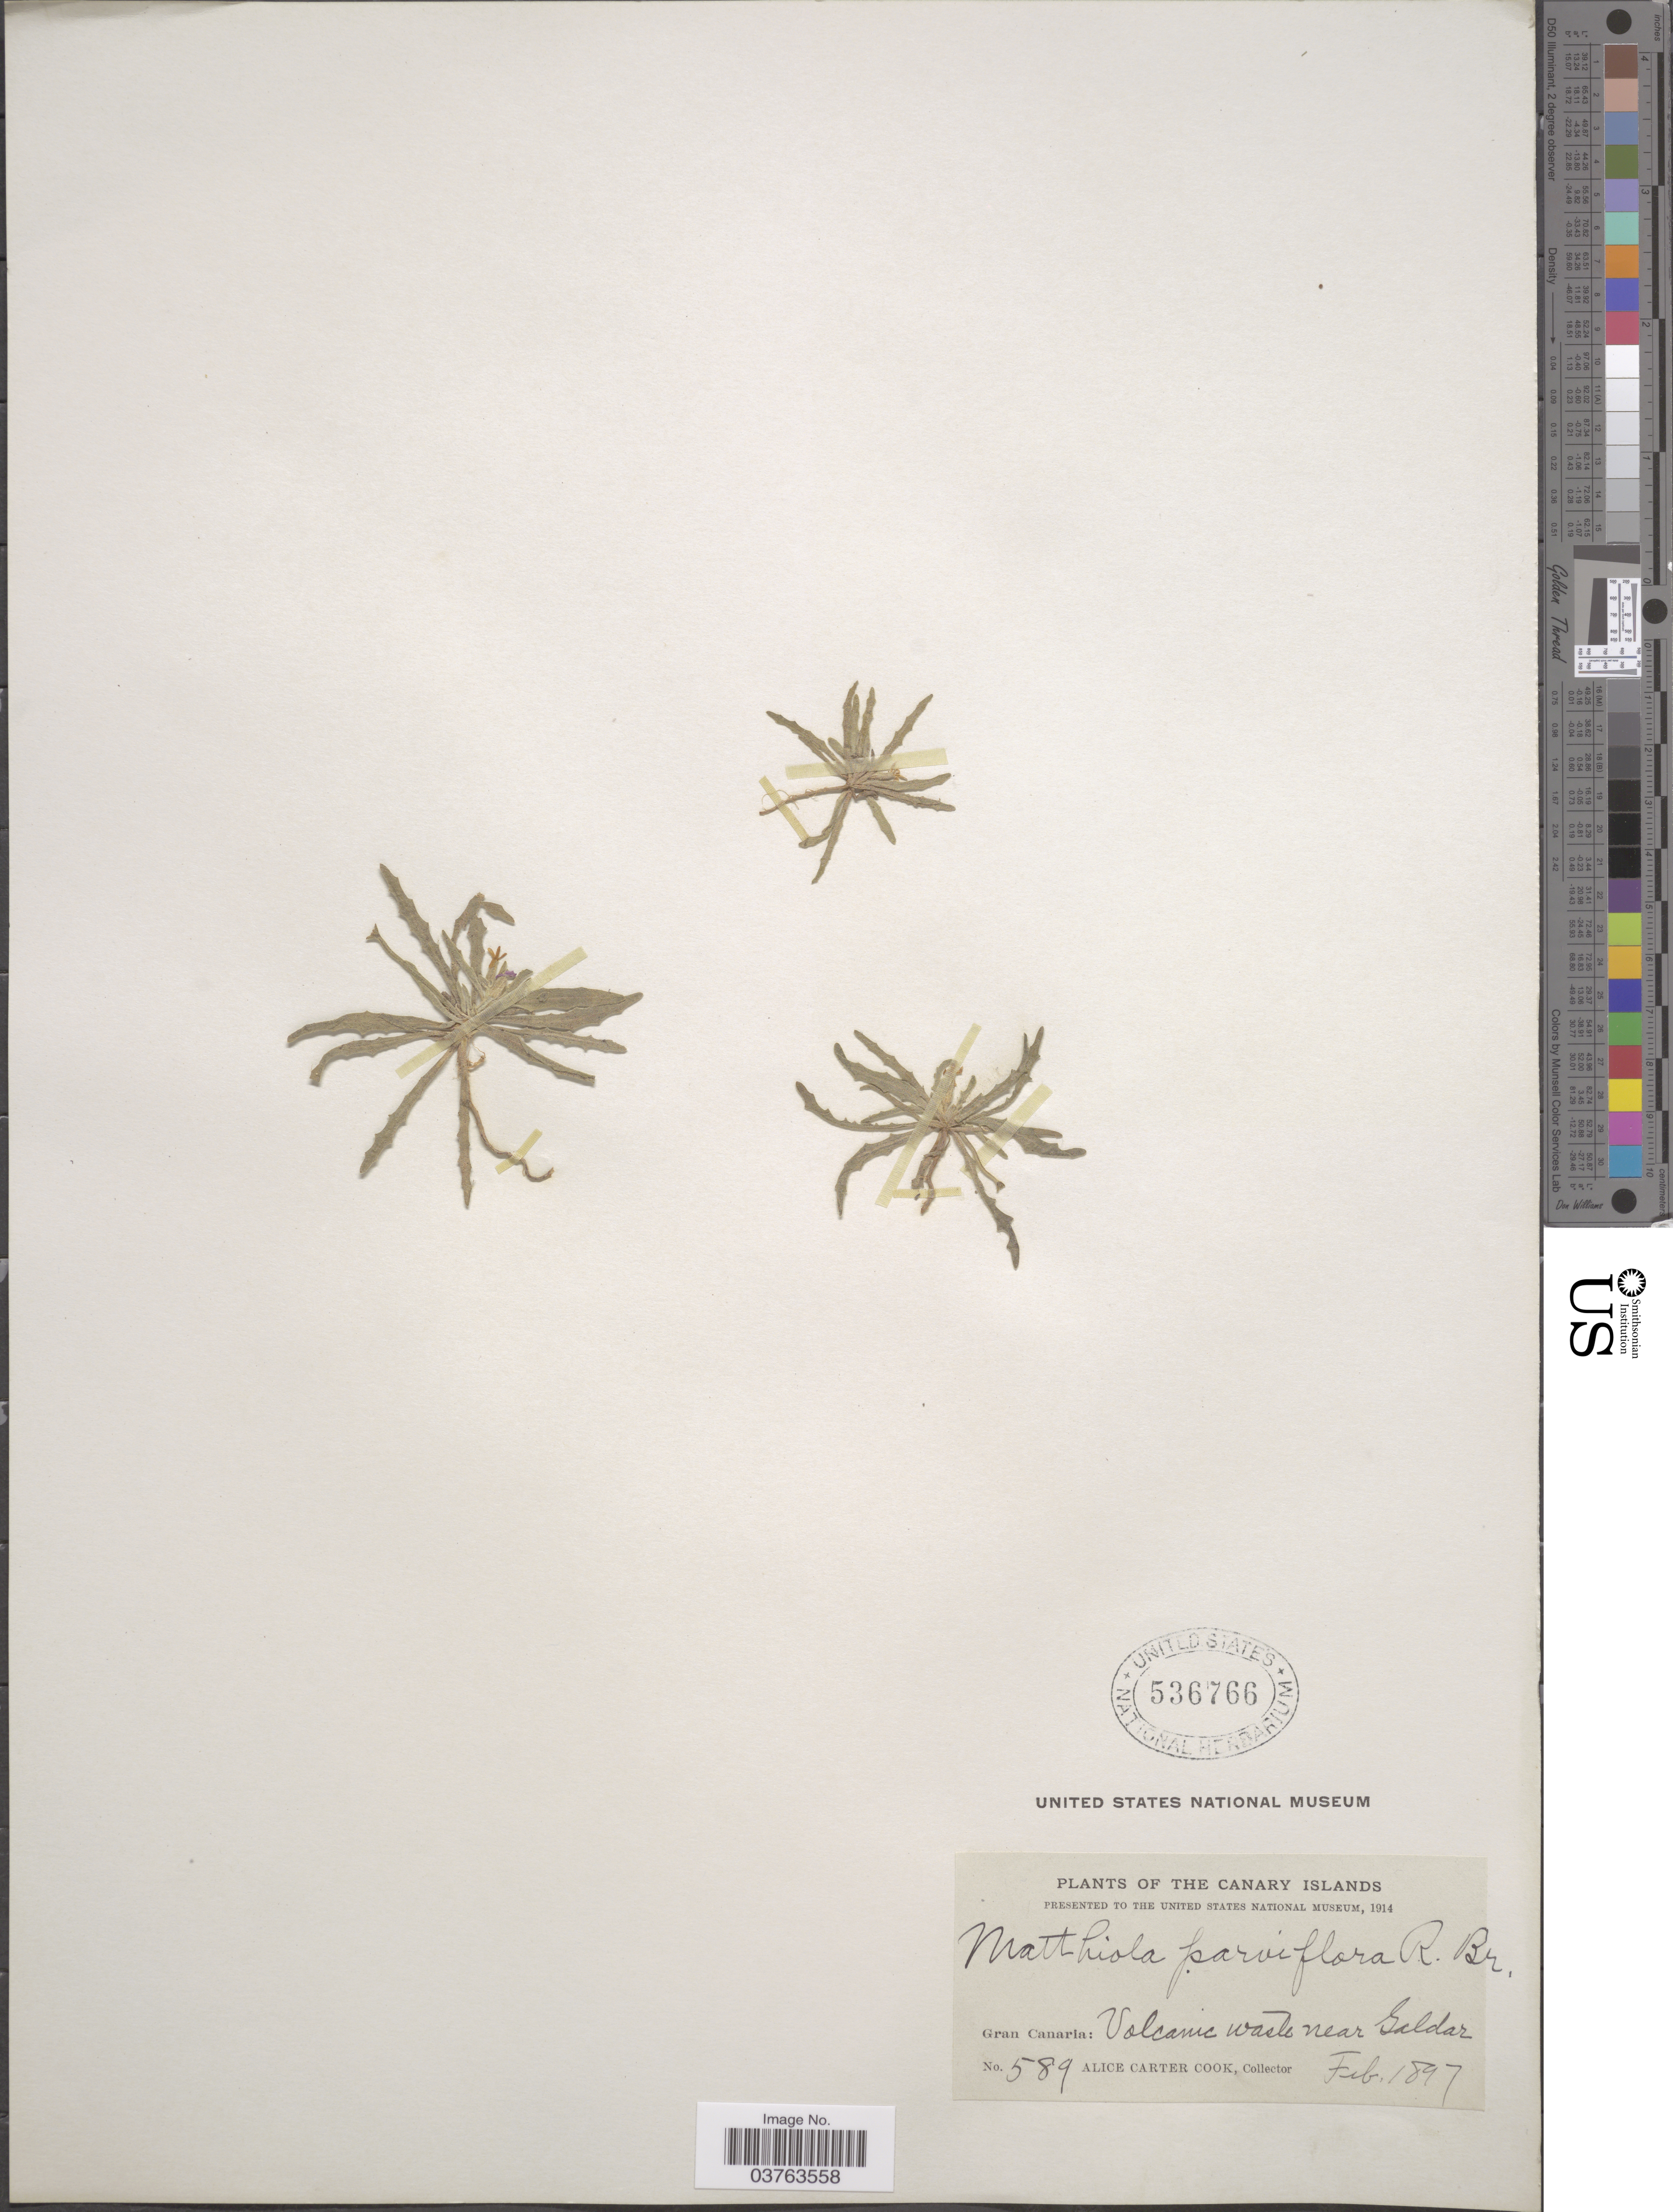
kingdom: Plantae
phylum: Tracheophyta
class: Magnoliopsida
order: Brassicales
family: Brassicaceae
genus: Matthiola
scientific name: Matthiola parviflora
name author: W.T. Aiton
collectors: Alice C. Cook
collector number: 589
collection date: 1897-02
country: Spain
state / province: Canarias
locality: The Canary Islands. Gran Canaria: Volcanic waste near Galdar.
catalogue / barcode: US 536766